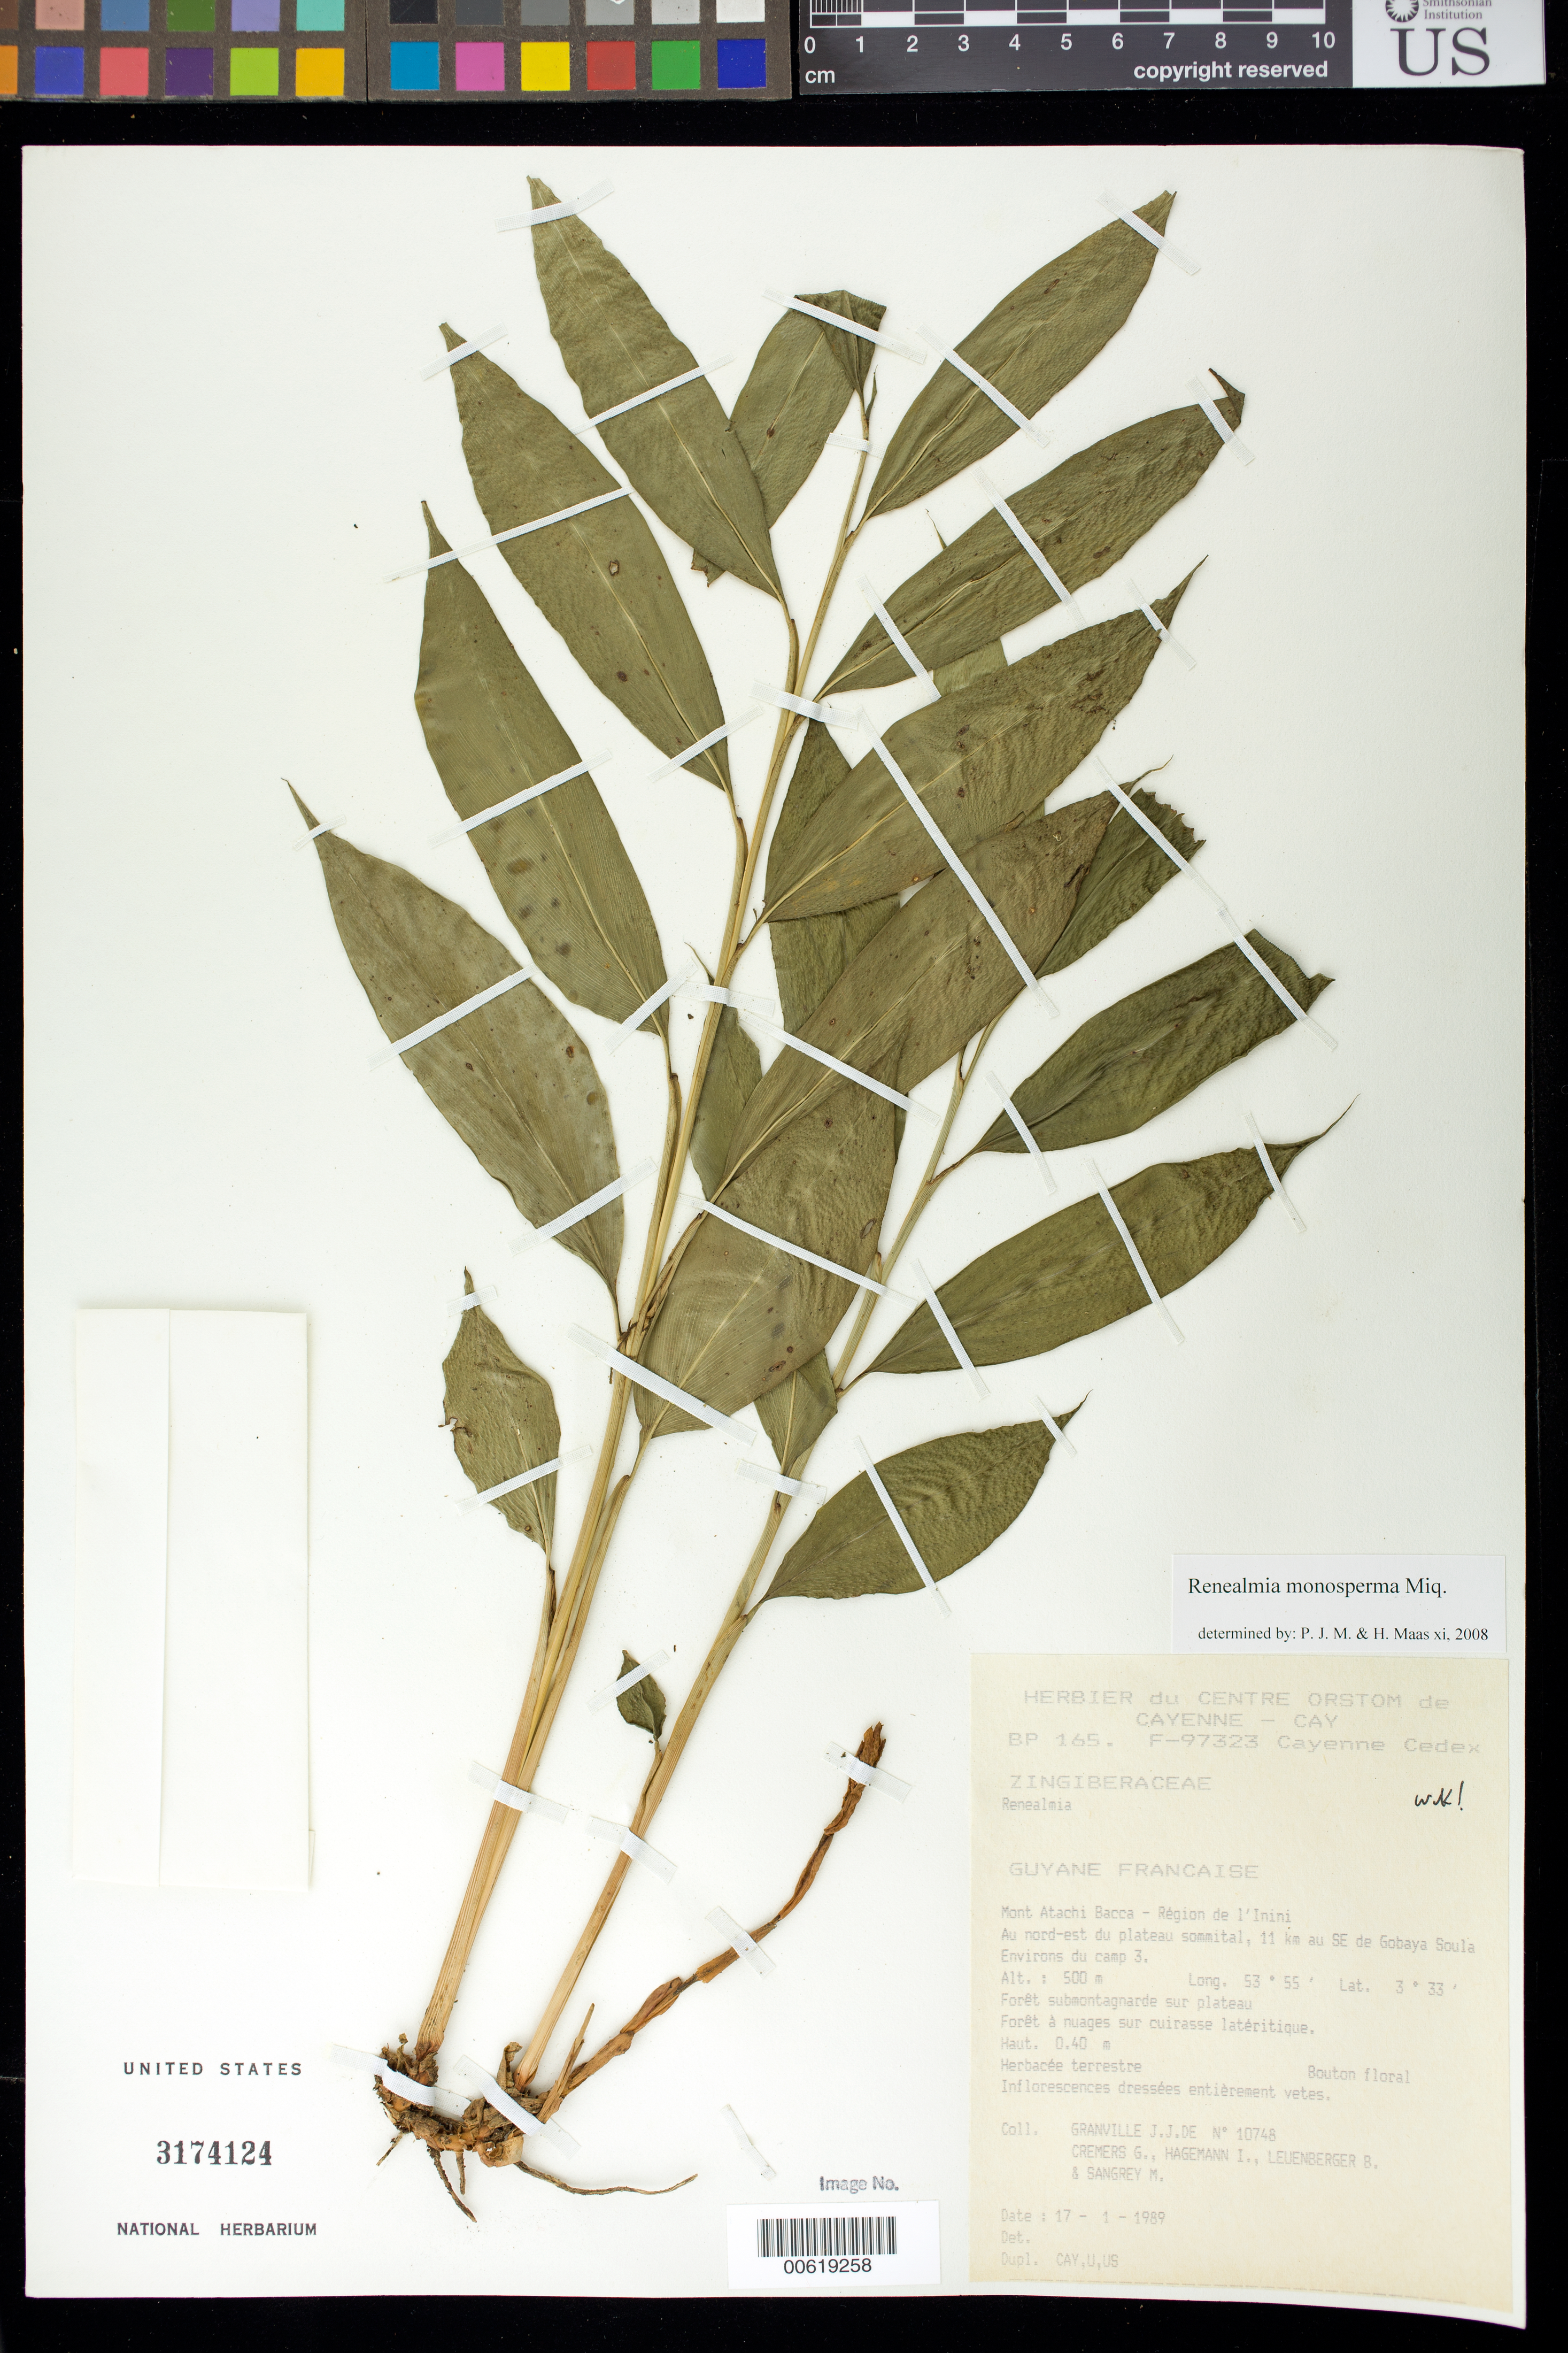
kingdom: Plantae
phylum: Tracheophyta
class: Liliopsida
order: Zingiberales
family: Zingiberaceae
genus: Renealmia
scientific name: Renealmia monosperma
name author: Miq.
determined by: Maas, Paul J.; Maas, H.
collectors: J.-J. de Granville, G. Cremers, J. Hagemann, B. E. Leuenberger & M. S. Sangrey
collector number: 10748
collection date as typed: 17-Jan-89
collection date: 1989-01-17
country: French Guiana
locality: Mont Atachi Bacca, région de l'Inini. Au nord-est du plateau sommital, 11 km au SE de Gobaya Soula. Environs du camp 3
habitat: Forêt submontagnarde sur plateau. Foret a nuages sur cuirasse lateritique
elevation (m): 500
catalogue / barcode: US 3174124